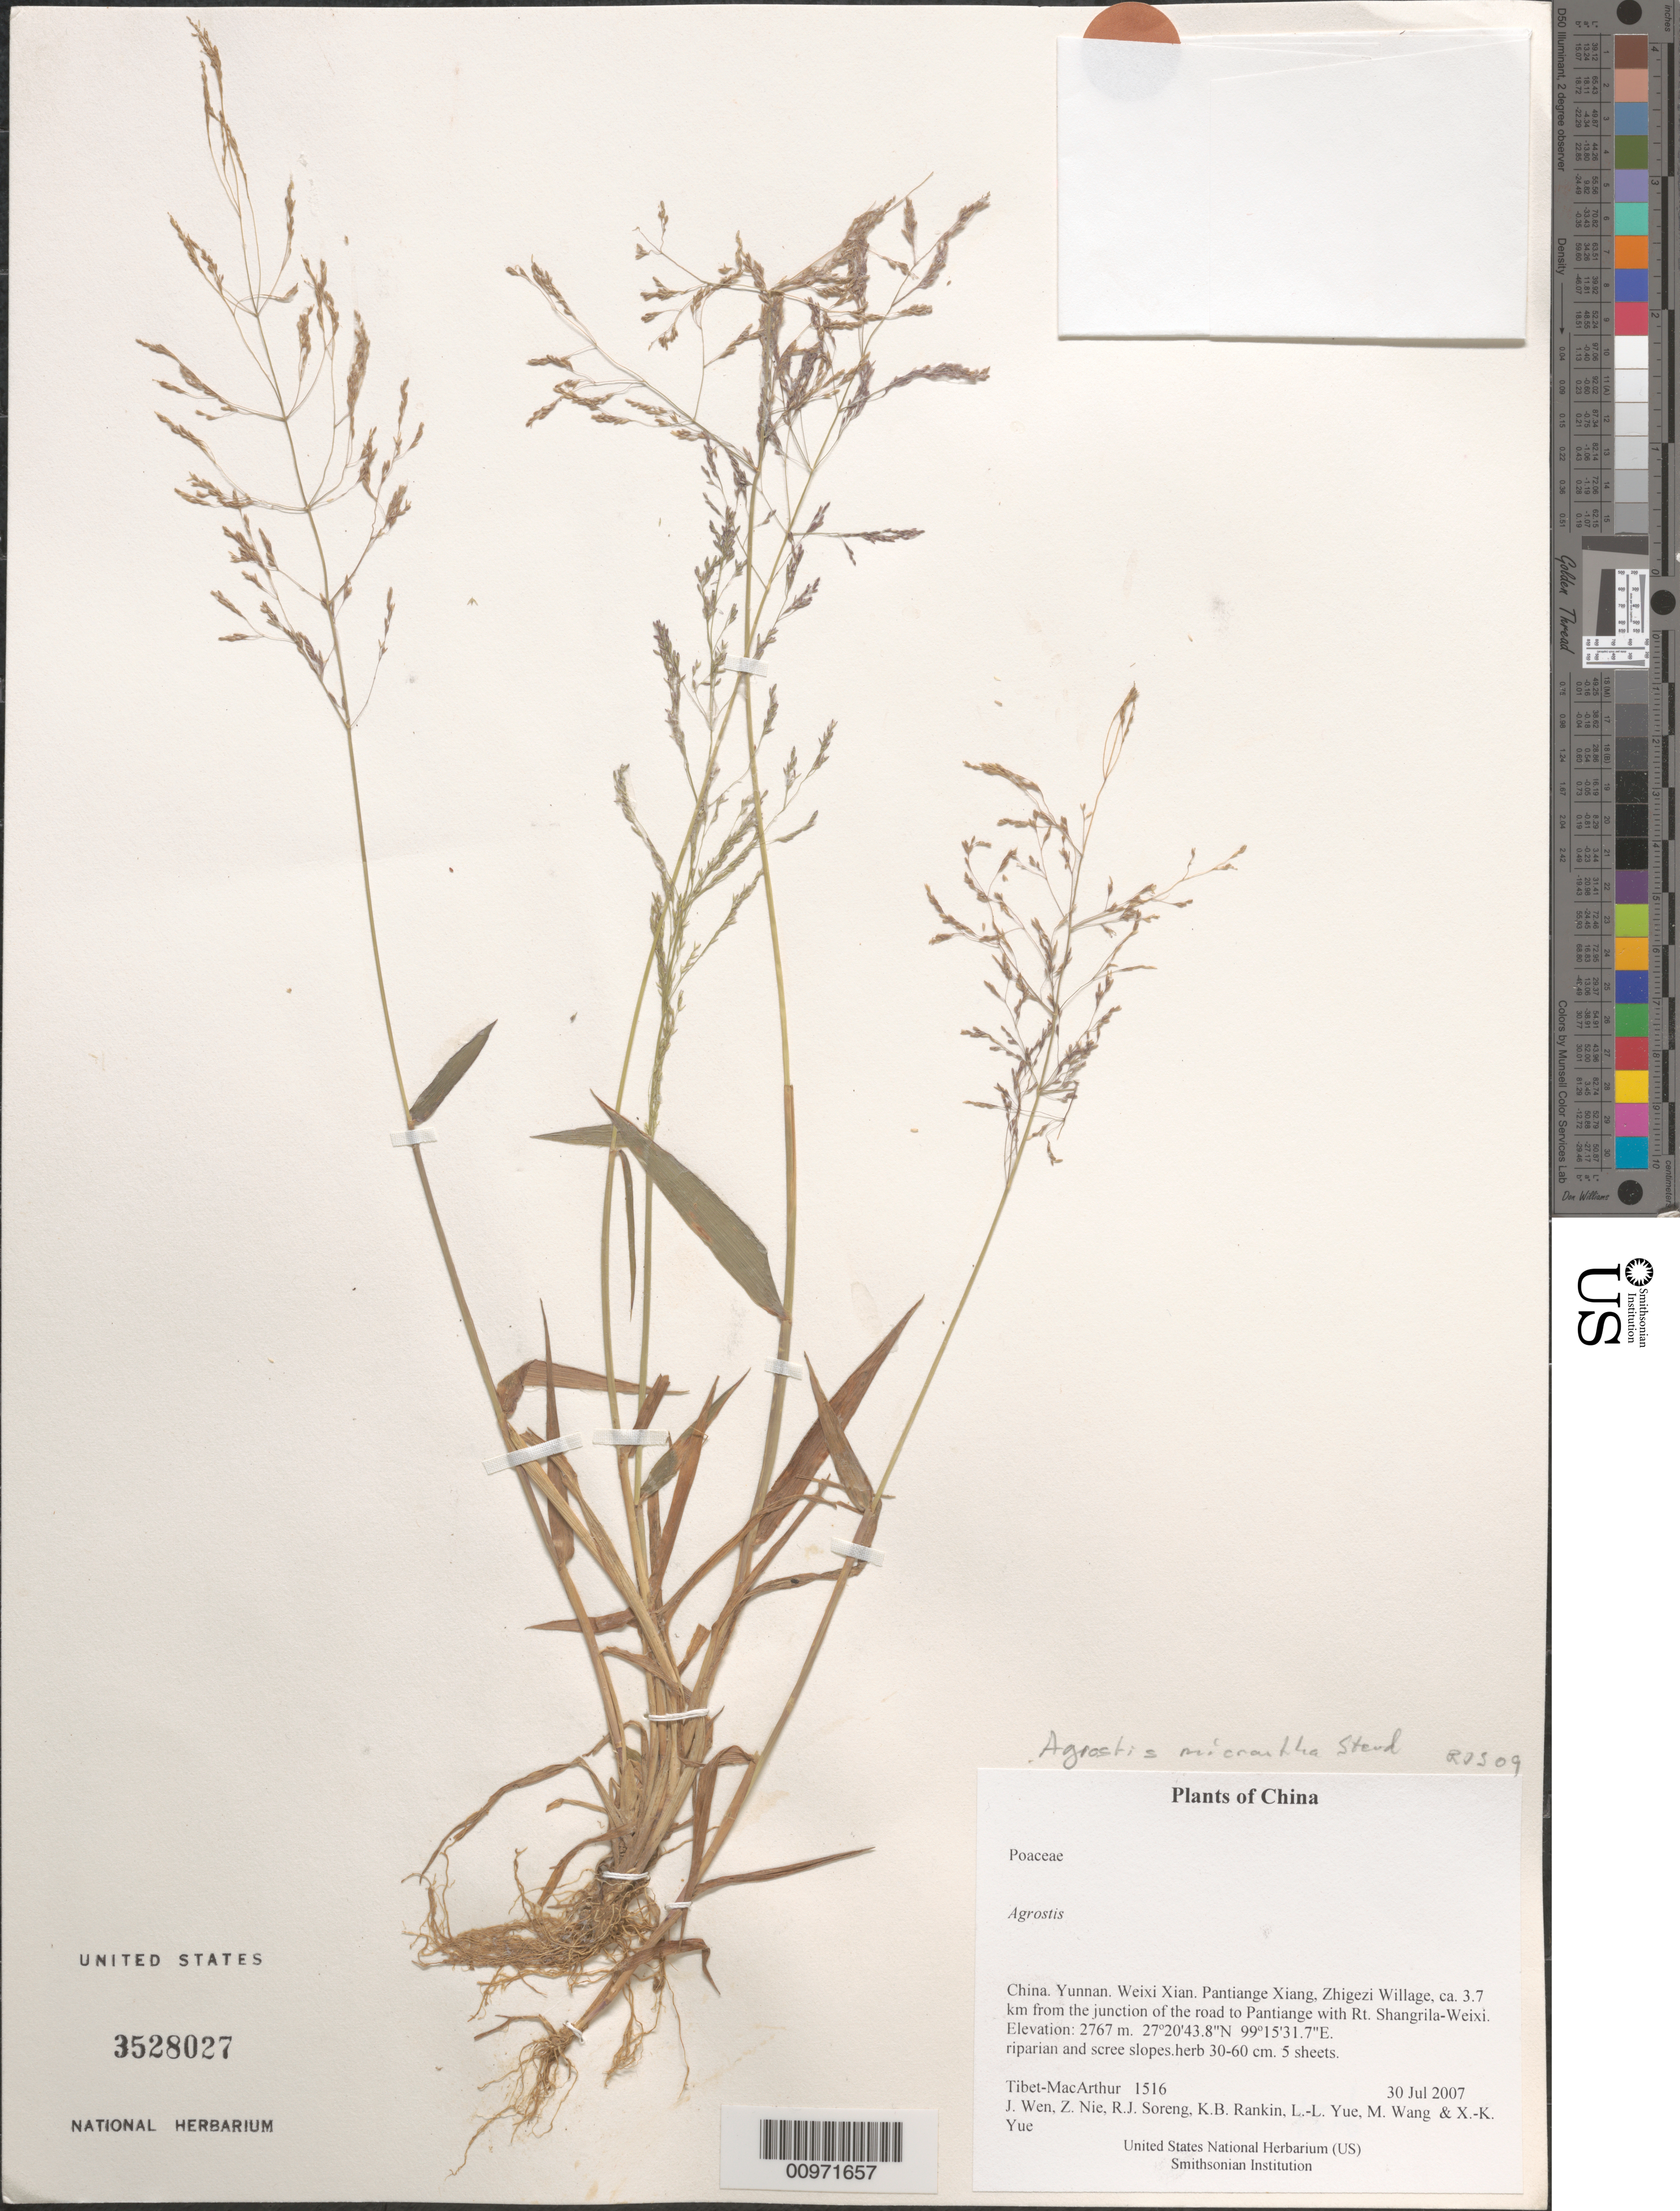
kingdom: Plantae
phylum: Tracheophyta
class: Liliopsida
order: Poales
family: Poaceae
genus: Agrostis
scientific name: Agrostis micrantha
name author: Steud.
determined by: Soreng, Robert J., Research Associate (BOT), Smithsonian Institution - National Museum of Natural History (UNITED STATES)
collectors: Tibet-MacArthur, J. Wen, Z. Nie, R. J. Soreng, K. Rankin, L. Yue, M. Wang & X. Yue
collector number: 1516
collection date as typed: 30 Jul 2007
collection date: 2007-07-30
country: China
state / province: Yunnan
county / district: Weixi Xian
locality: Pantiange Xiang, Zhigezi Willage, ca. 3.7 km from the junction of the road to Pantiange with Rt. Shangrila-Weixi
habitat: riparian and scree slopes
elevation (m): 2767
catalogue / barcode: US 3528027